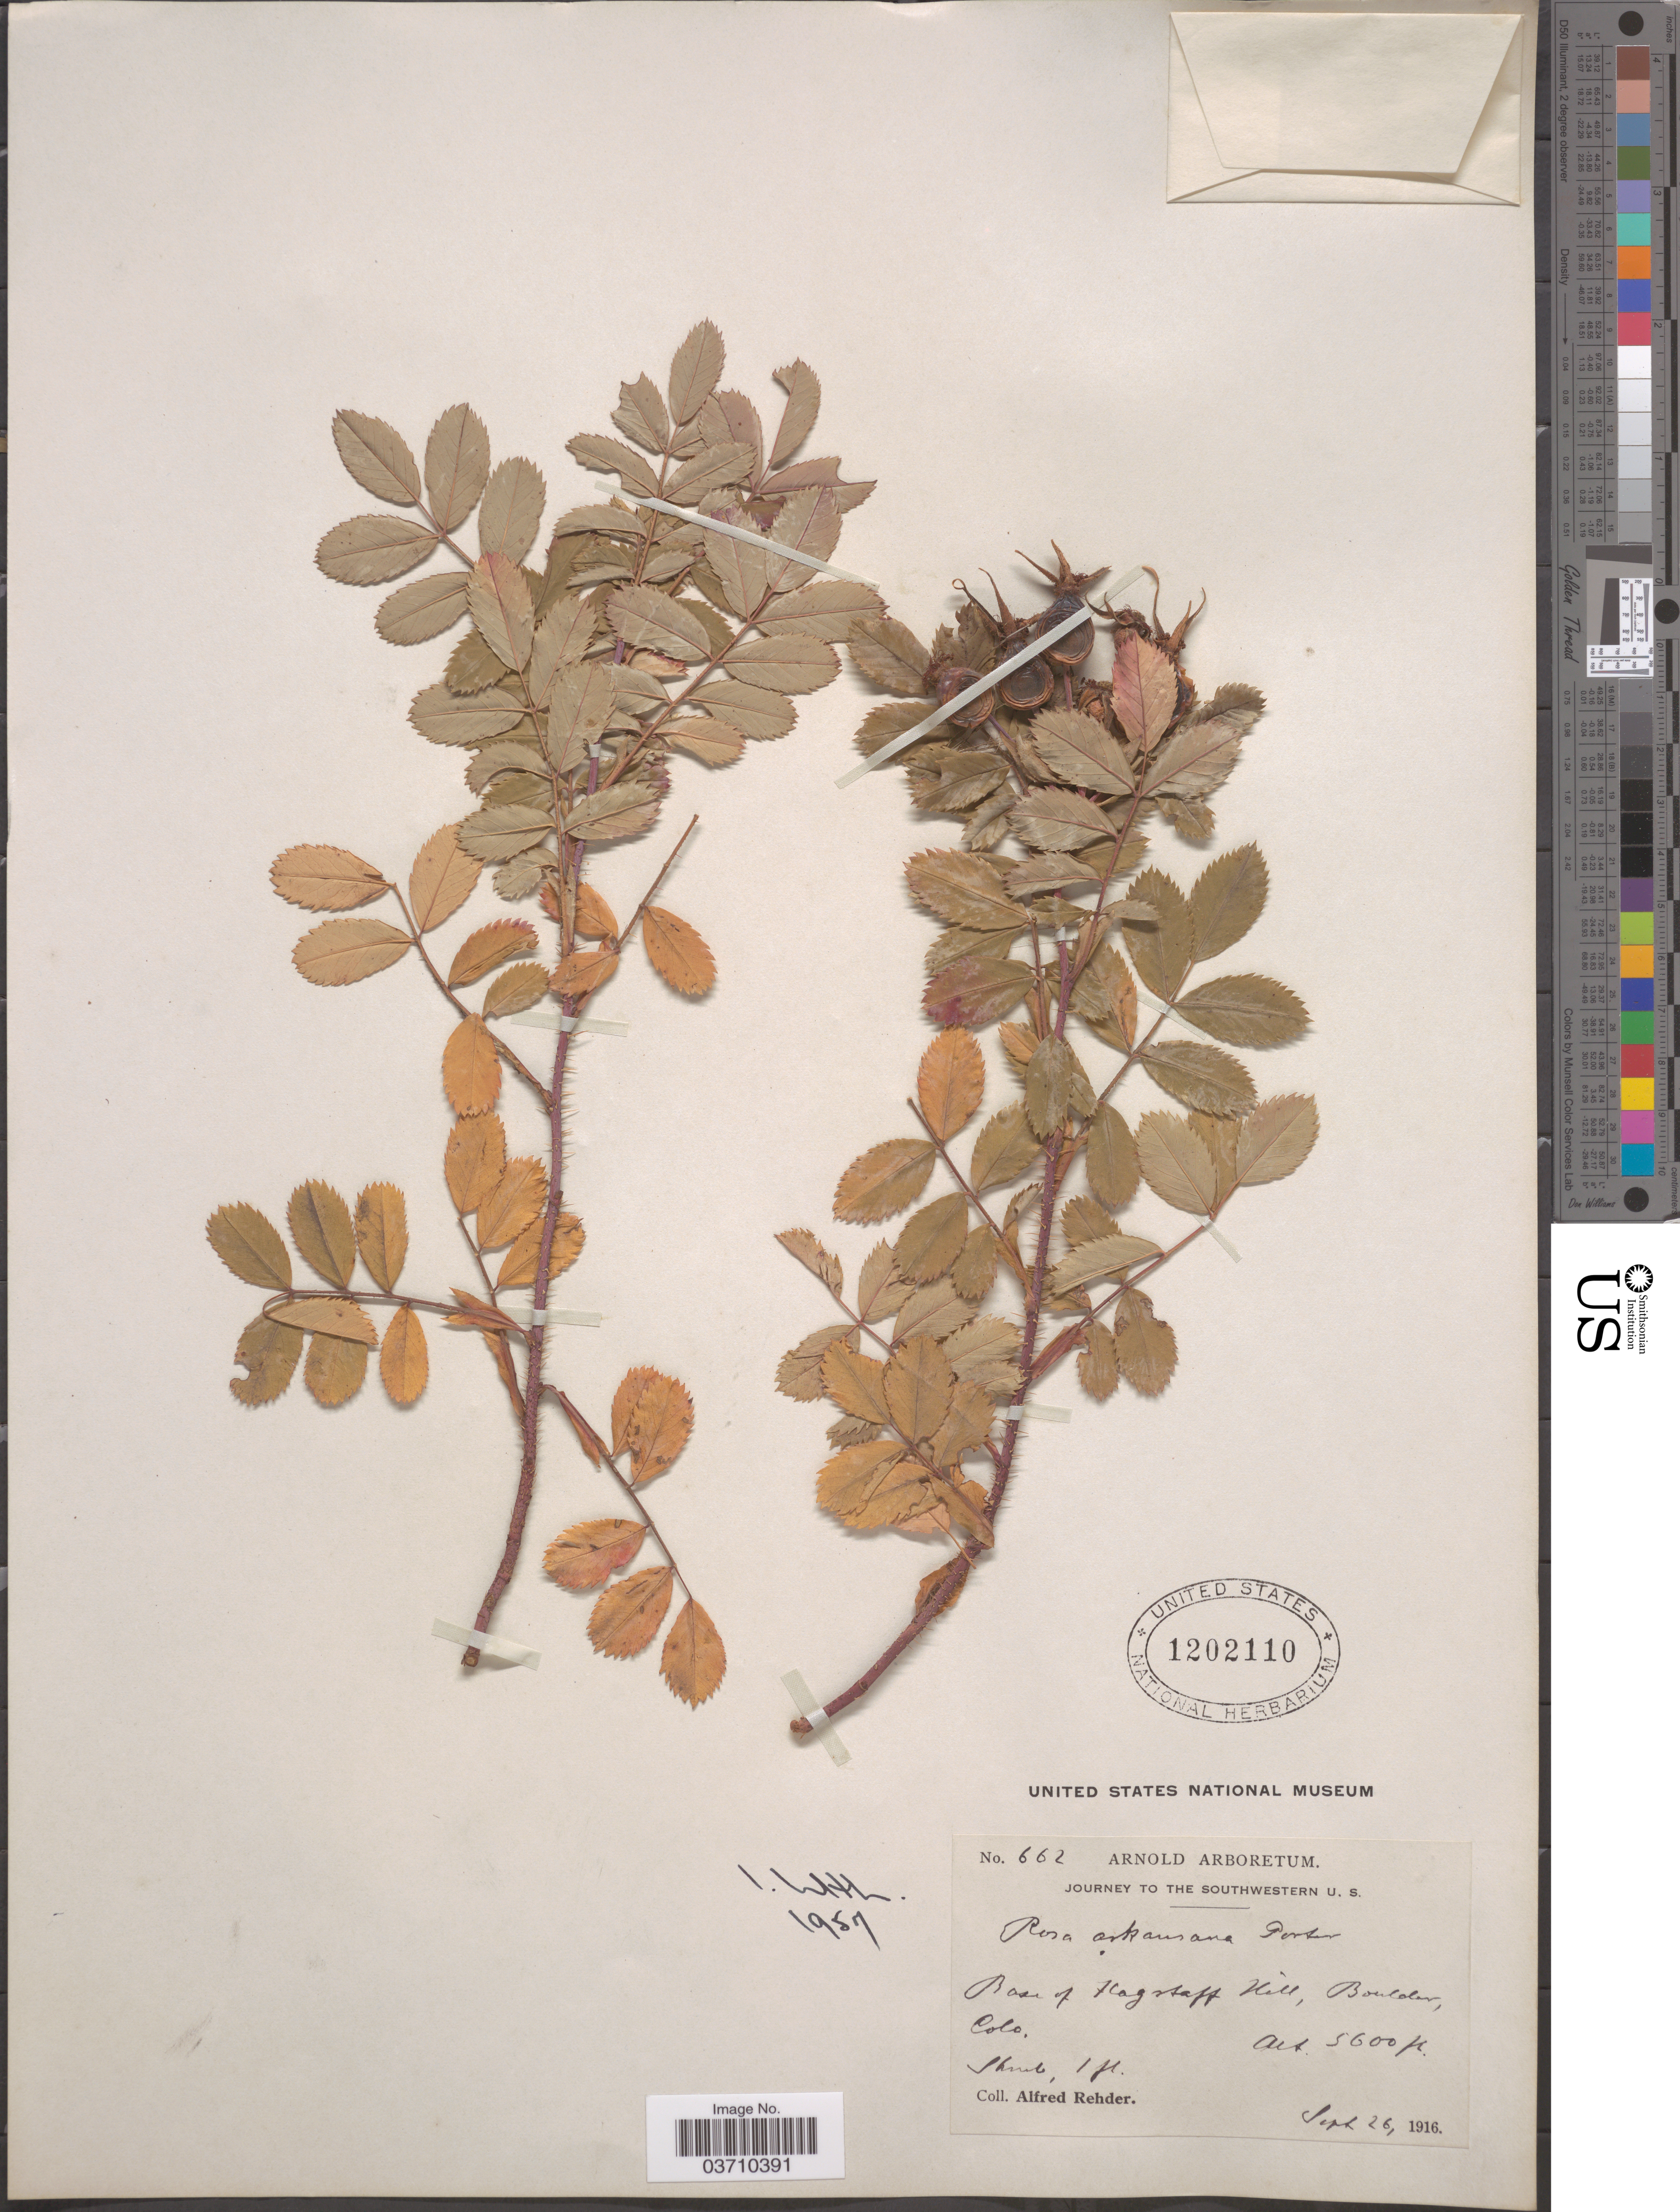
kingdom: Plantae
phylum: Tracheophyta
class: Magnoliopsida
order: Rosales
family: Rosaceae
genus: Rosa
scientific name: Rosa arkansana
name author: Porter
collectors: A. Rehder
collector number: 662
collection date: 1916-09-26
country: United States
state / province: Colorado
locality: Southwestern U. S. Base of Flagstaff Hill, Boulder.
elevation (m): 1707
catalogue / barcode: US 1202110